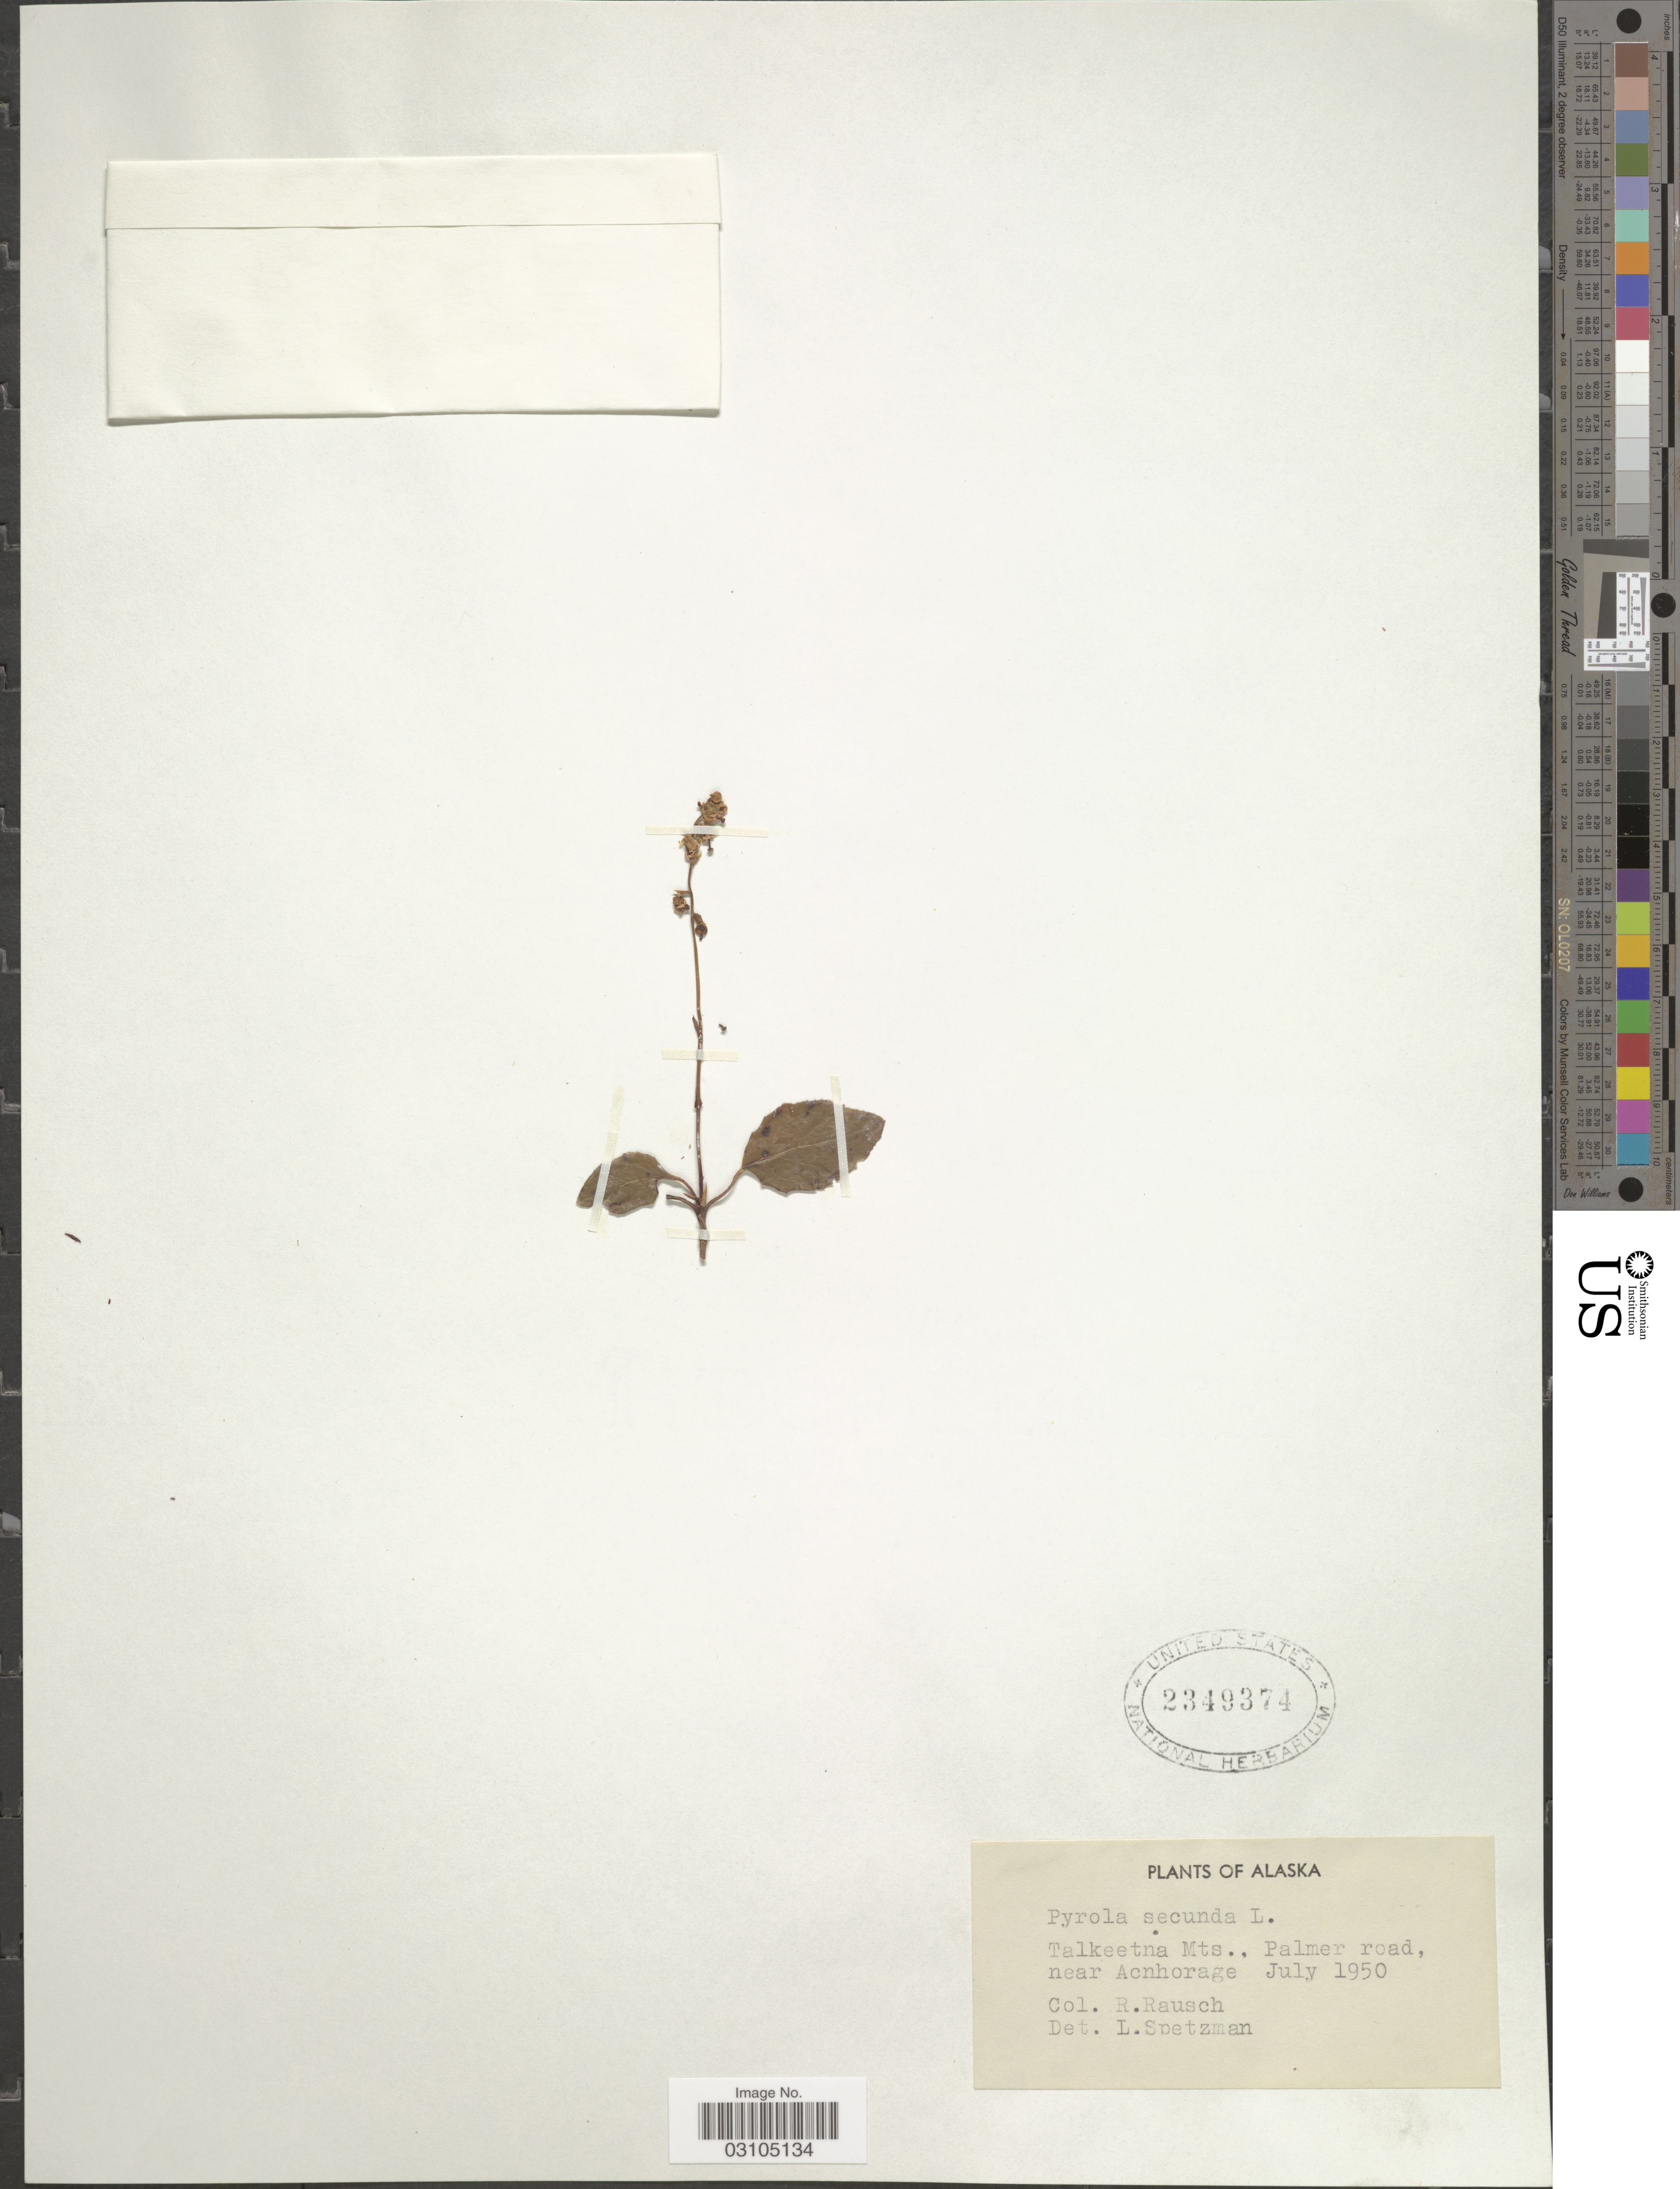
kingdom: Plantae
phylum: Tracheophyta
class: Magnoliopsida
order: Ericales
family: Ericaceae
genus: Orthilia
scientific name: Orthilia secunda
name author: (L.) House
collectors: R. Rausch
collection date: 1950-07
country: United States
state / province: Alaska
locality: Talkeetna Mts., Palmer road, near Anchorage.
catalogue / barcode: US 2349374